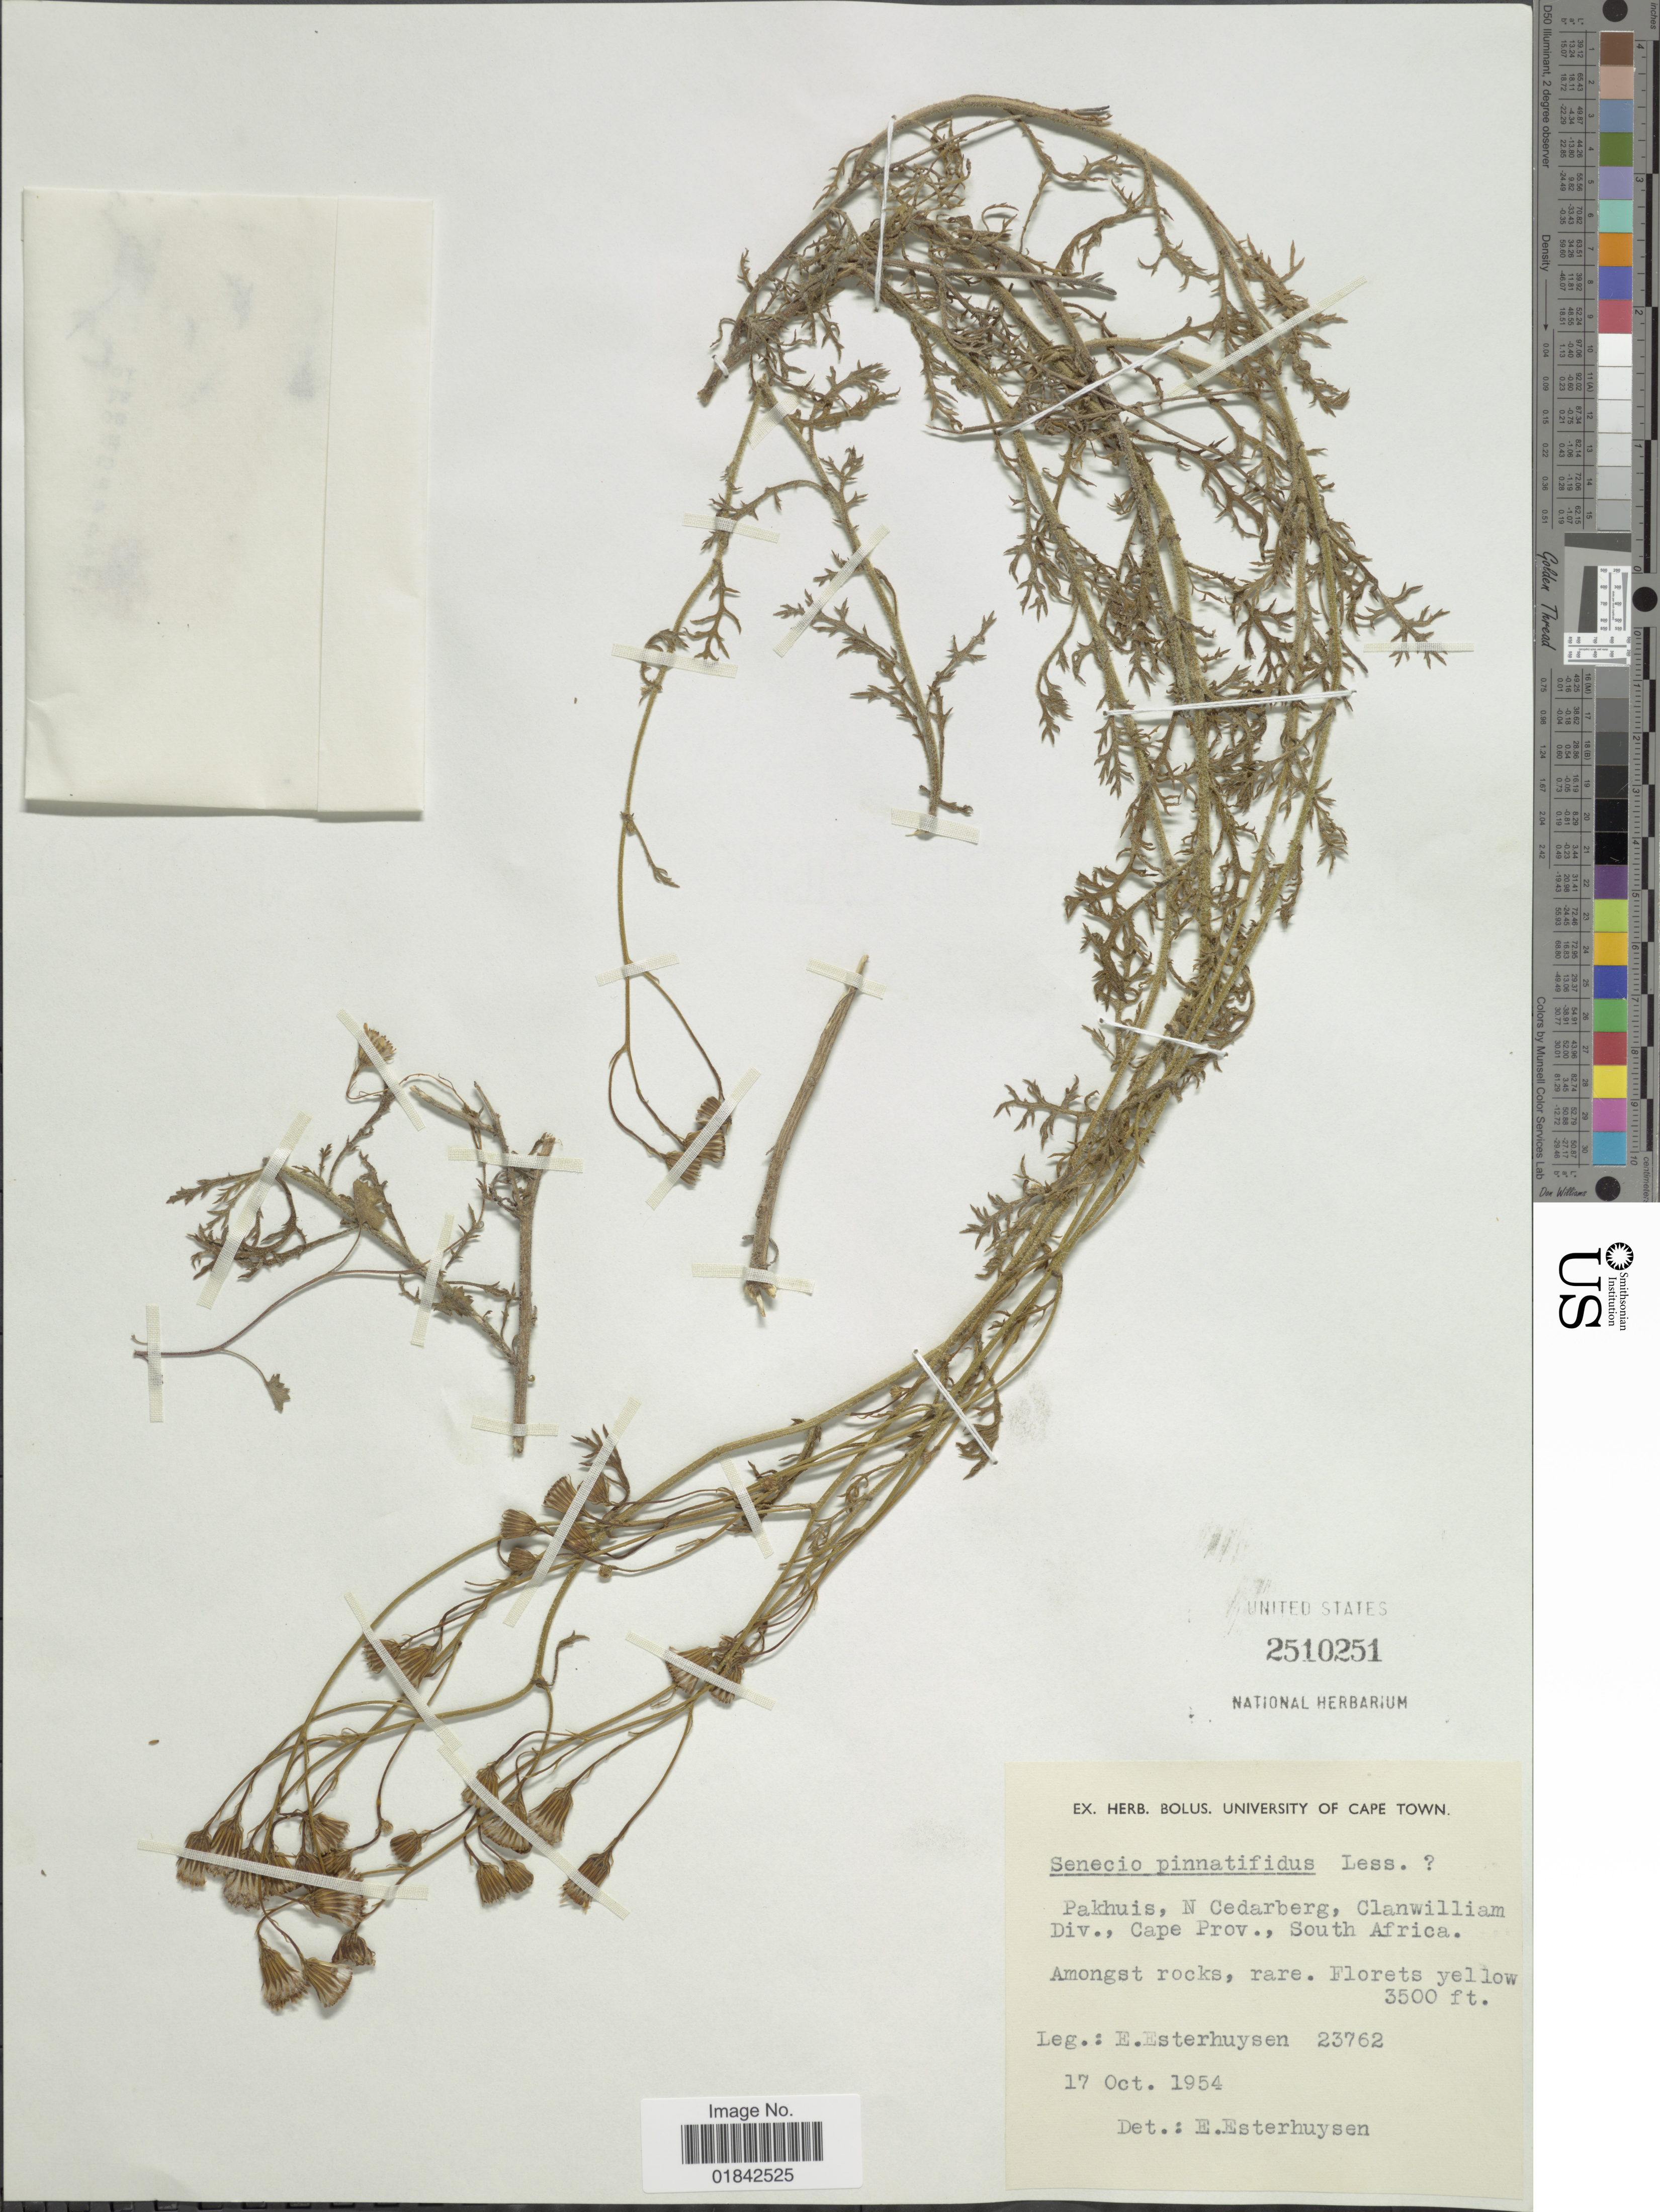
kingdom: Plantae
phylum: Tracheophyta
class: Magnoliopsida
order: Asterales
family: Asteraceae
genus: Senecio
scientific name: Senecio pinnatifidus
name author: (P.J. Bergius) Less.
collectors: E. E. Esterhuysen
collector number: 23762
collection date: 1954-10-17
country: South Africa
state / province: Western Cape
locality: Pakhuis, N Cedarberg, Clanwilliam Div.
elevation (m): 1067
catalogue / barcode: US 2510251